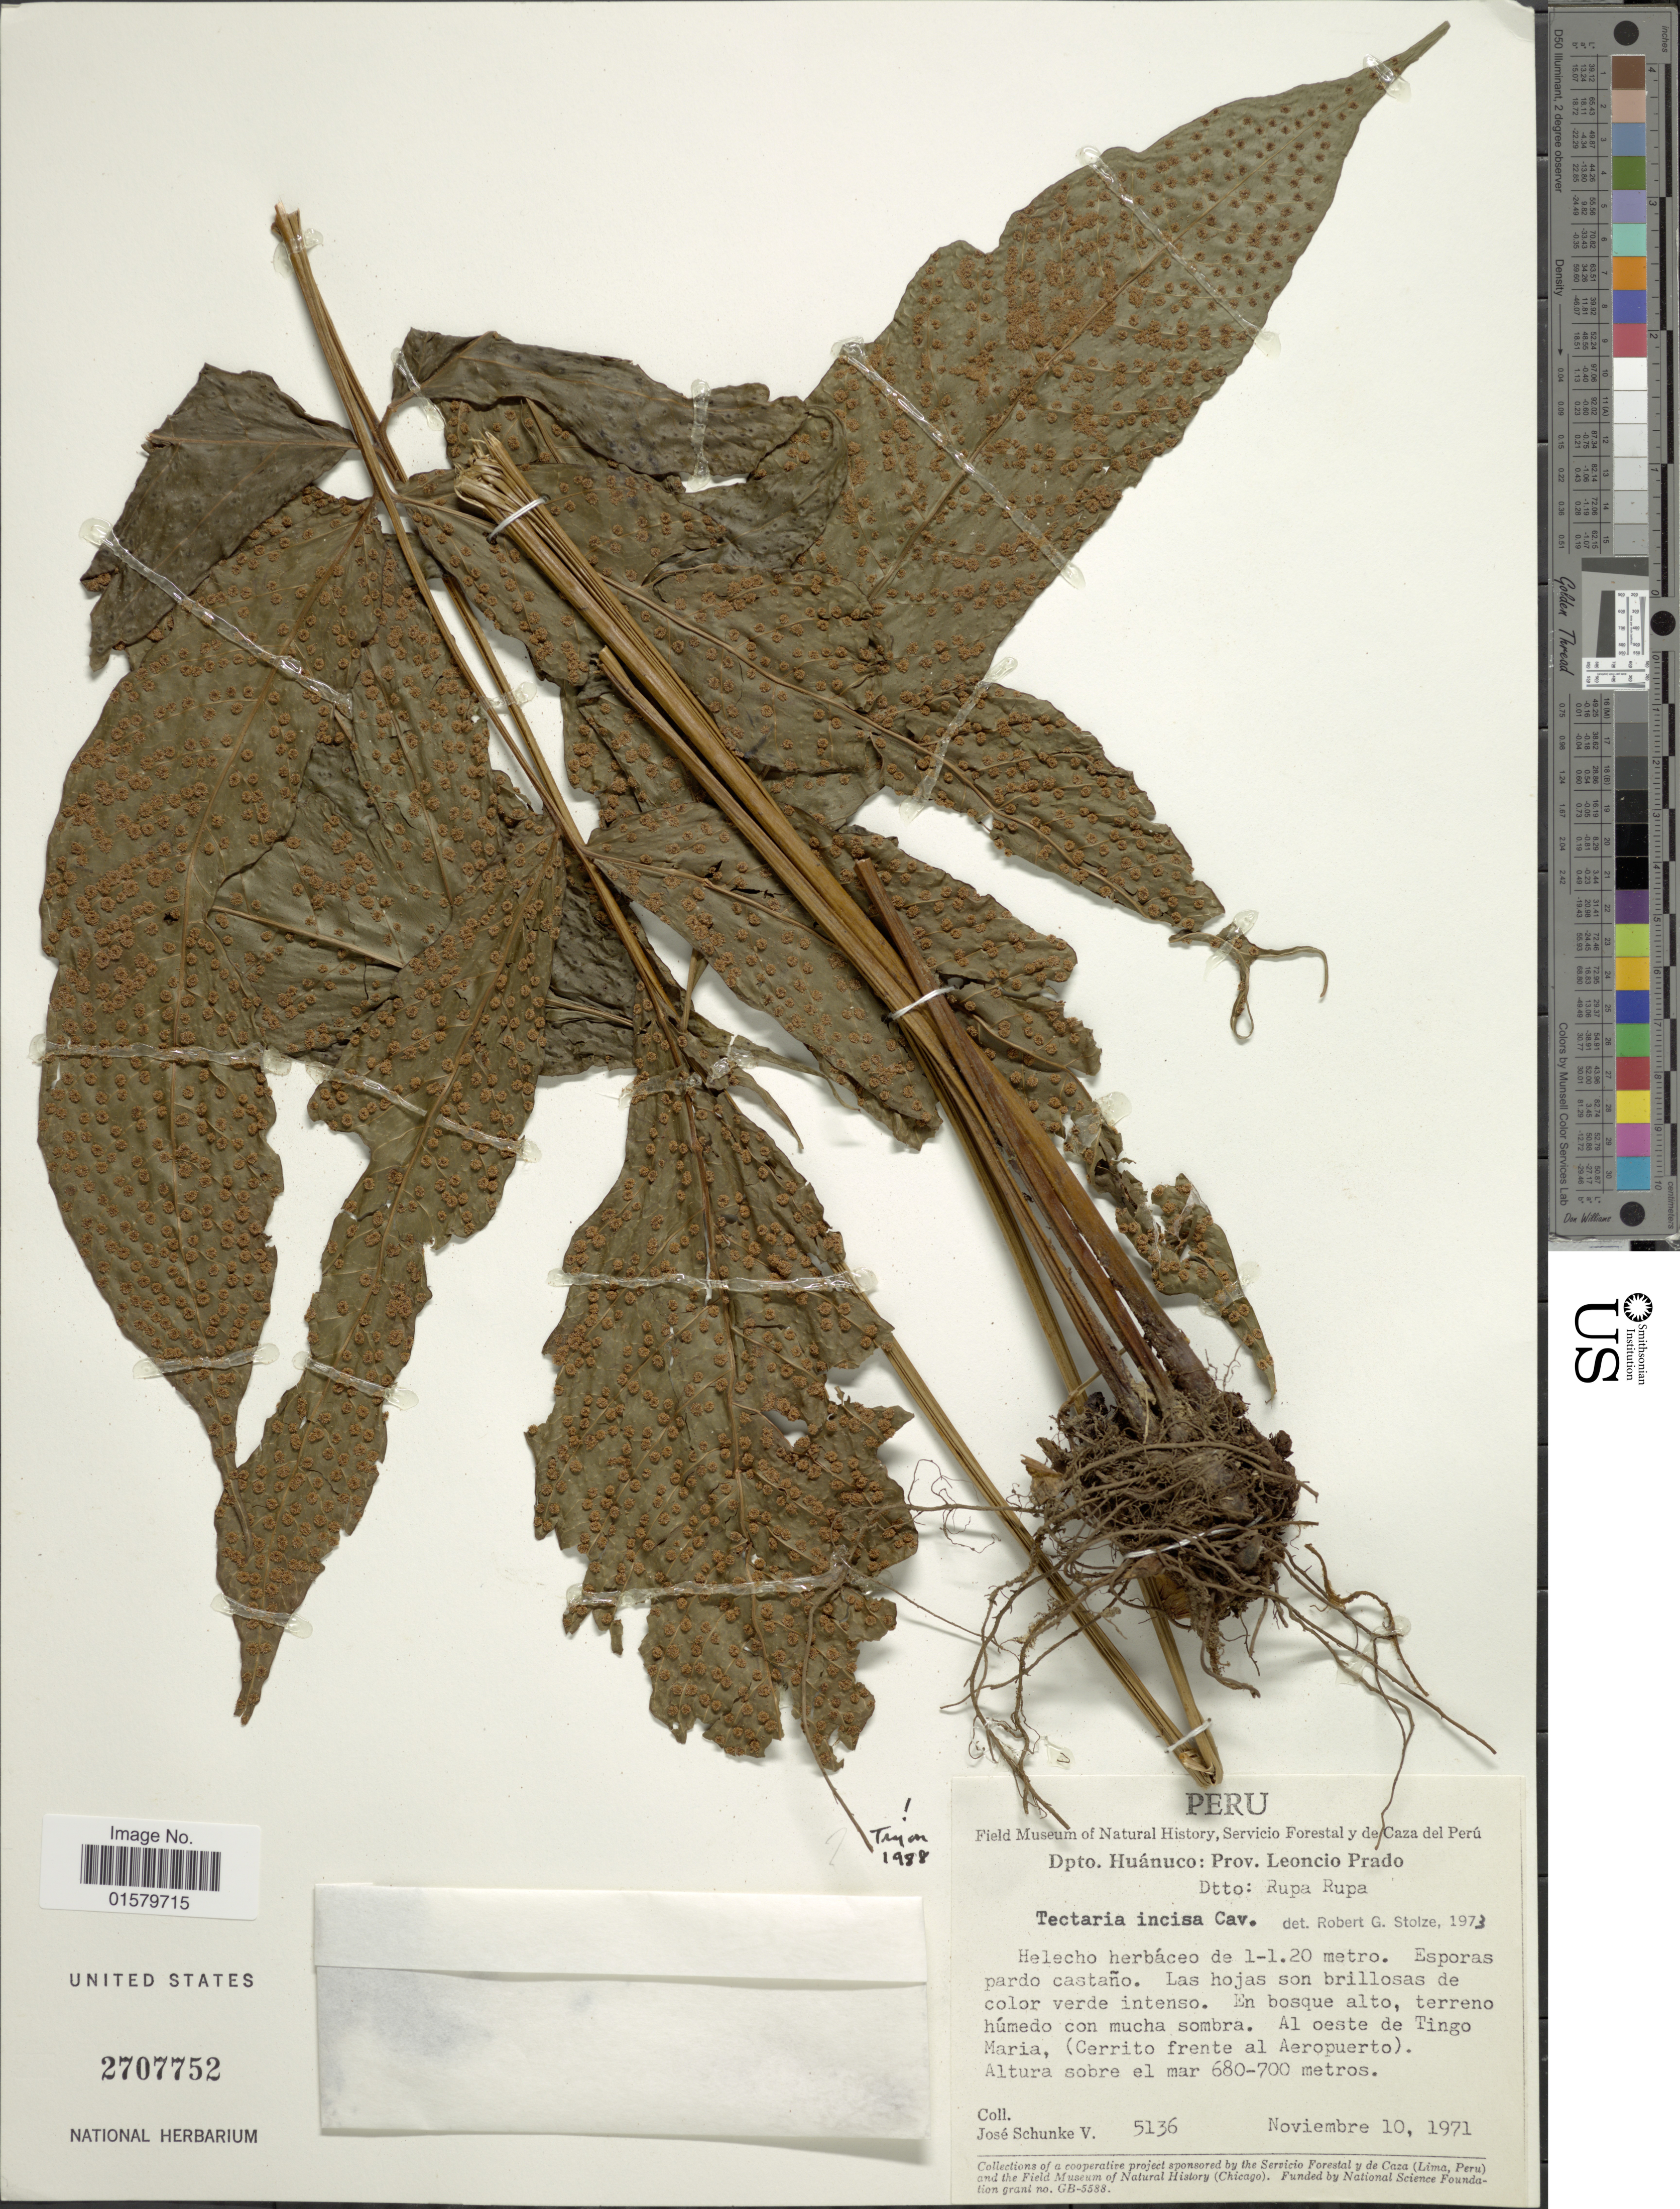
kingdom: Plantae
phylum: Tracheophyta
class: Polypodiopsida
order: Polypodiales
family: Tectariaceae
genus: Tectaria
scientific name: Tectaria incisa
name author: Cav.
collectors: J. Schunke Vigo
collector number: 5136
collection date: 1971-11-10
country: Peru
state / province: Huánuco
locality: Prov. Leoncio Prado, Dtto: Rupa Rupa, Helecho herbaceo de 1 -1.20 metro. Esporas pardo castano. Las hojas son brillosas de color verde intenso. En bosque alto, terraeno humedo con mucho sombra. Al oeste de Tingo Maria, (Cerrito frente al Aeropuerto)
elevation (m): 680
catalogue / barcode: US 2707752